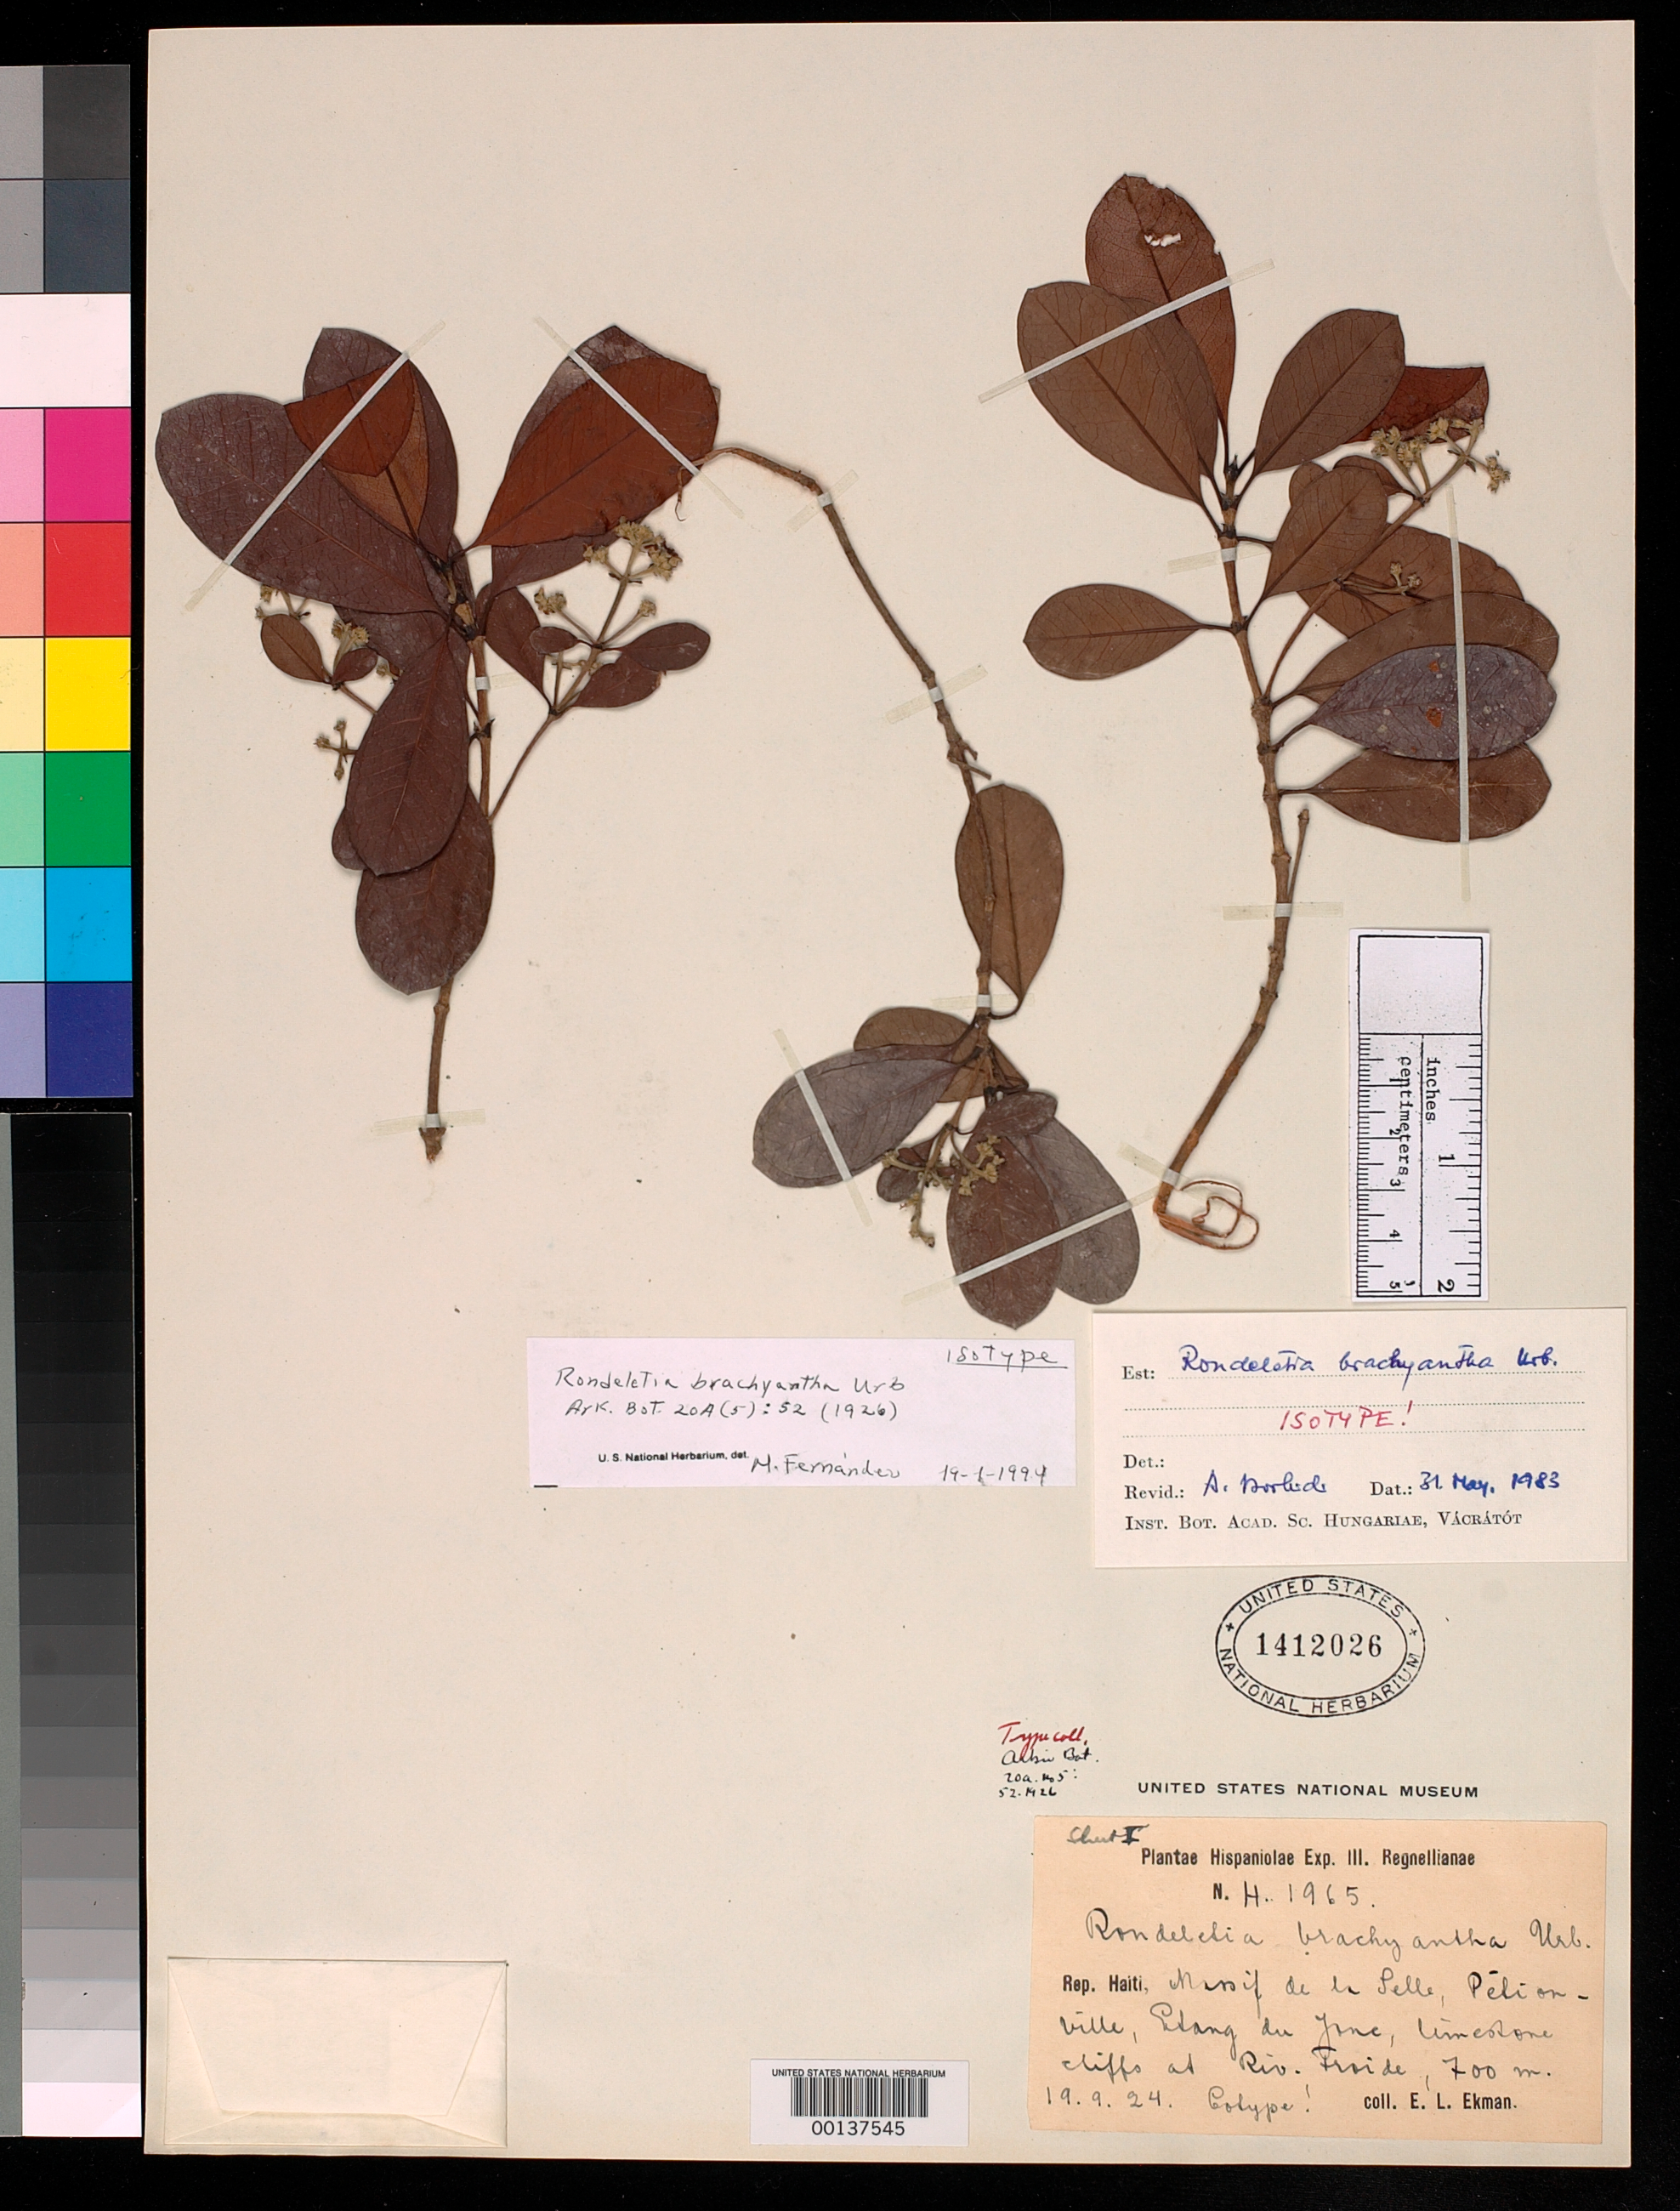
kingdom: Plantae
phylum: Tracheophyta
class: Magnoliopsida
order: Gentianales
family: Rubiaceae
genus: Rondeletia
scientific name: Rondeletia brachyantha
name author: Urb.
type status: Isotype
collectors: E. L. Ekman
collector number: H 1965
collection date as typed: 19 Sep 1924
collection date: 1924-09-19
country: Haiti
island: Hispaniola Island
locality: Massif de La Selle, prope Eatang [?] du Jone ad Riviere.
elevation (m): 700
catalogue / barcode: US 1412026